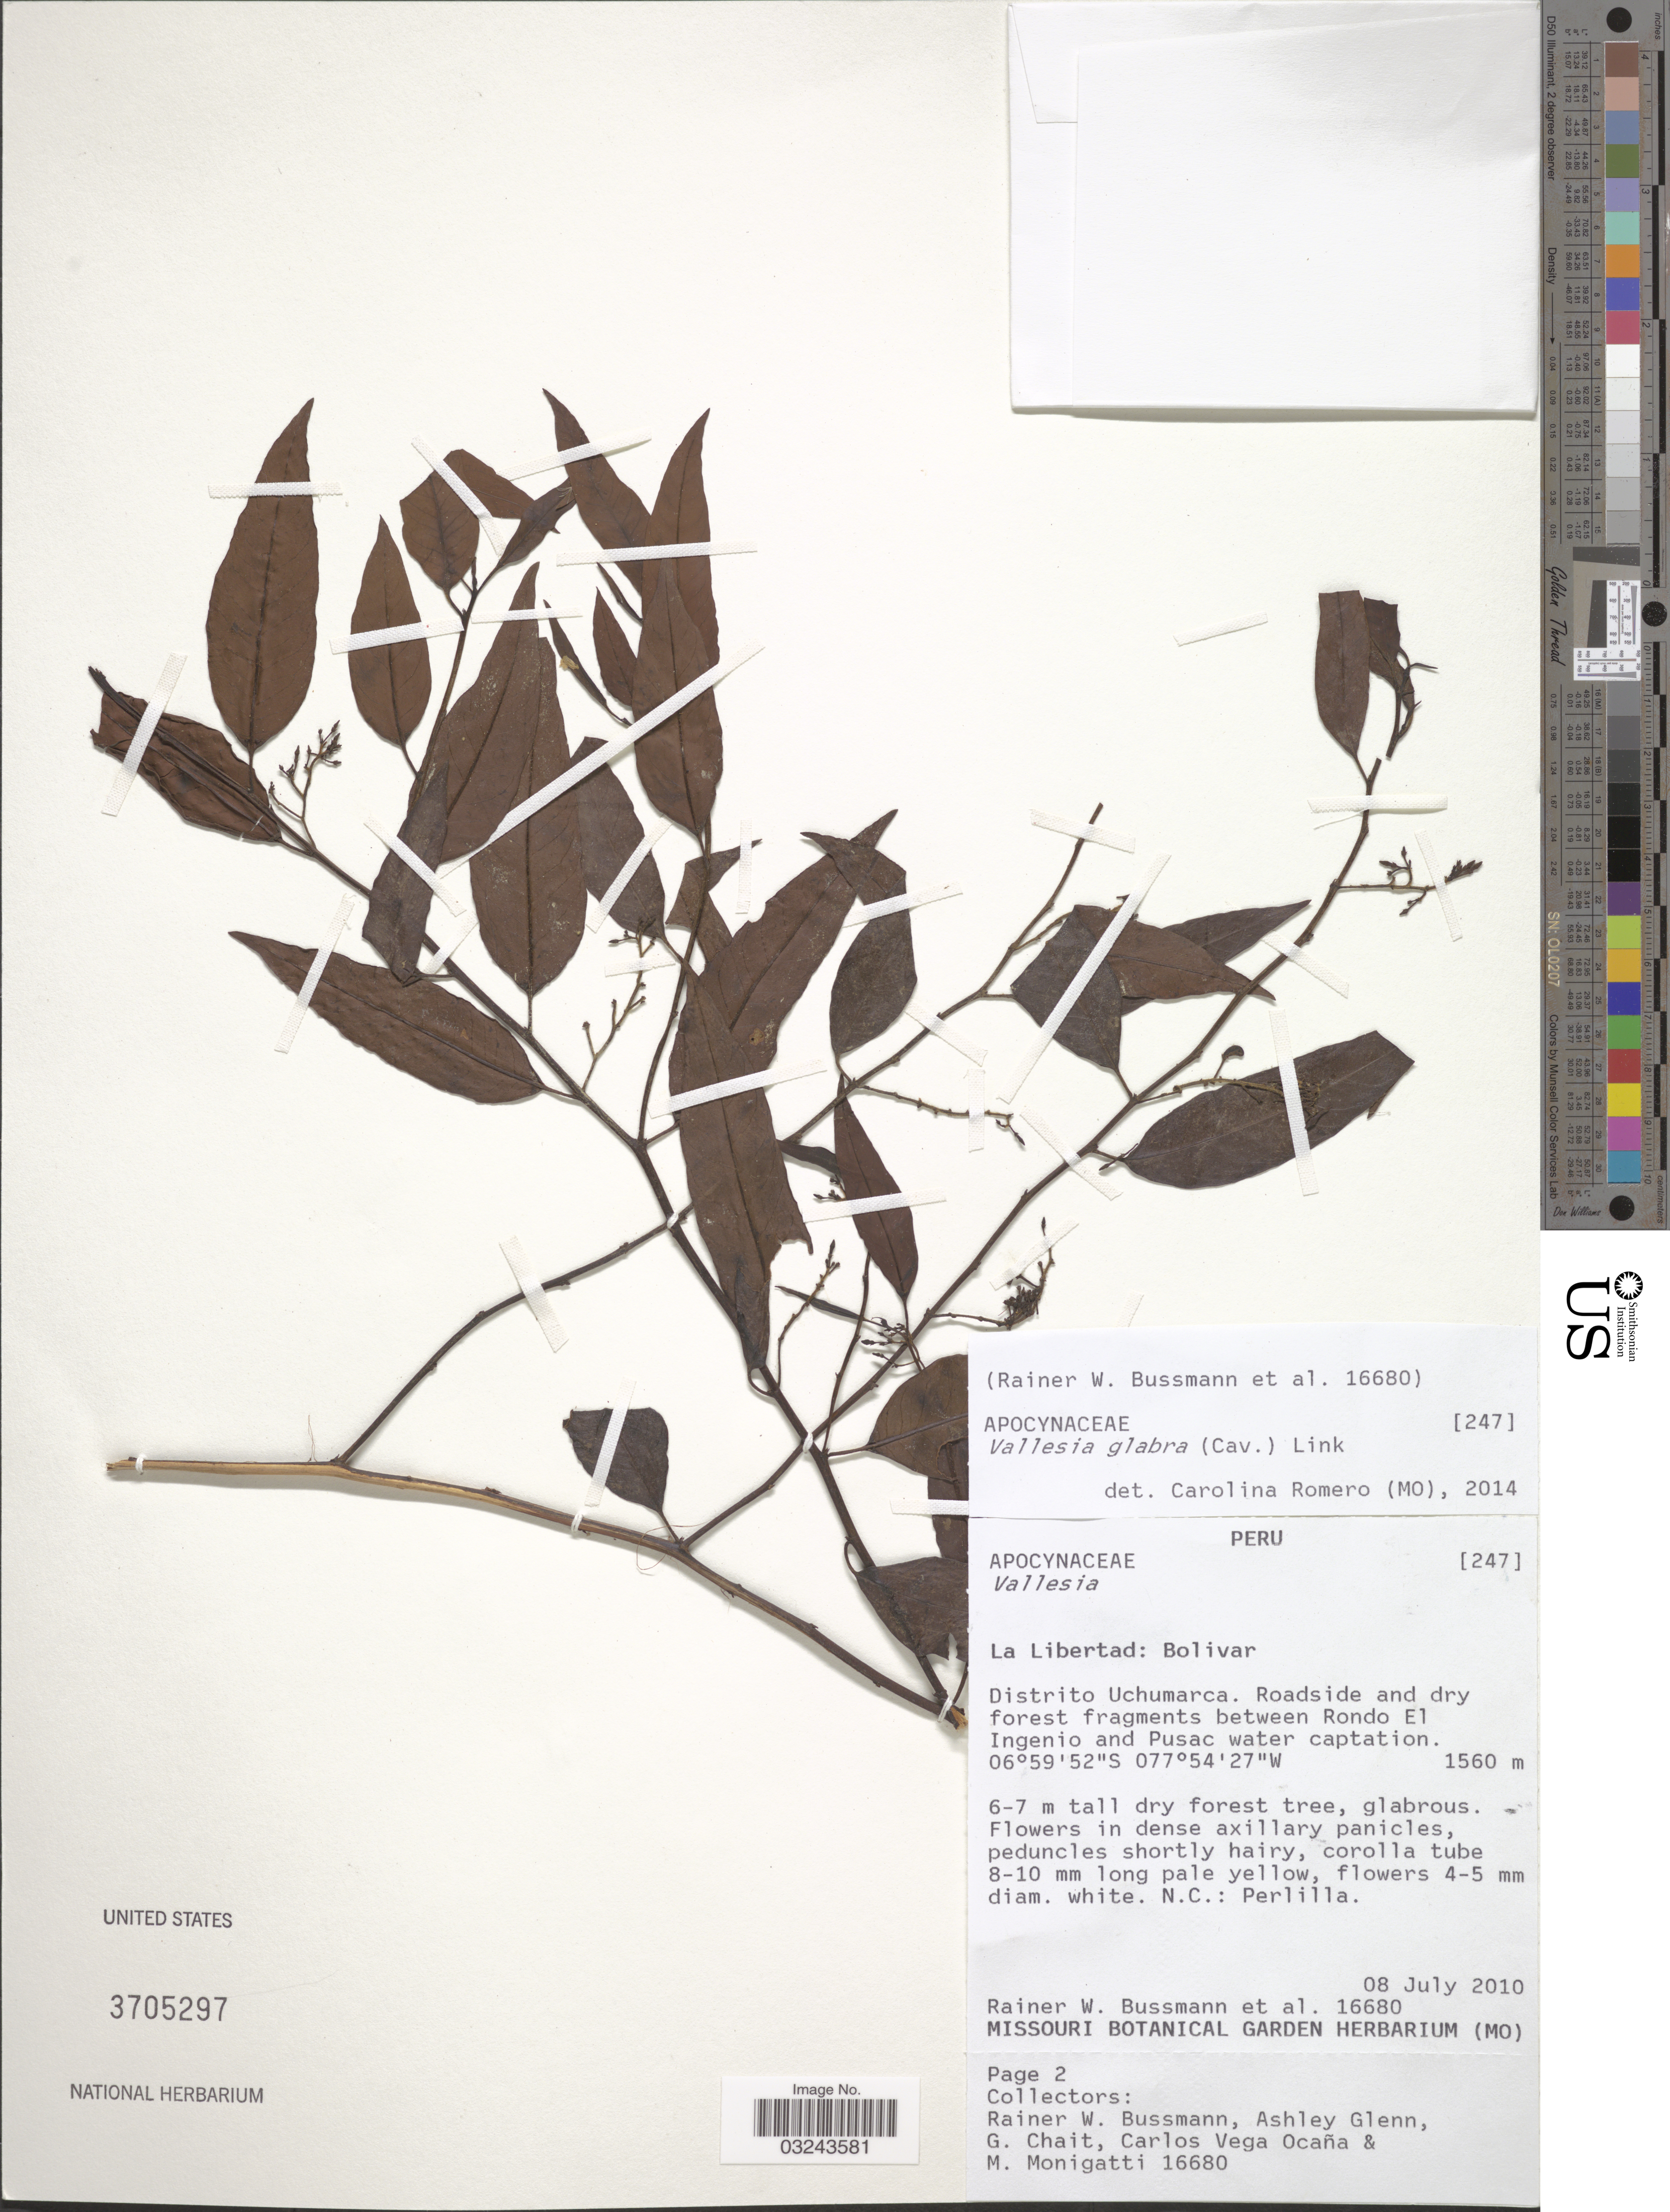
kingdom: Plantae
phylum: Tracheophyta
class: Magnoliopsida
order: Gentianales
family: Apocynaceae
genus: Vallesia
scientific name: Vallesia glabra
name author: (Cav.) Link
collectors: R. W. Bussmann, A. Glenn, G. Chait, C. Ocaña & M. Monigatti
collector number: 16680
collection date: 2010-07-08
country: Peru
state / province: La Libertad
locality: La Libertad: Bolivar, Distrito Uchumarca, Roadside and dry forest fragments between Rondo El Ingenio and Pusac water captation.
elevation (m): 1560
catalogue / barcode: US 3705297